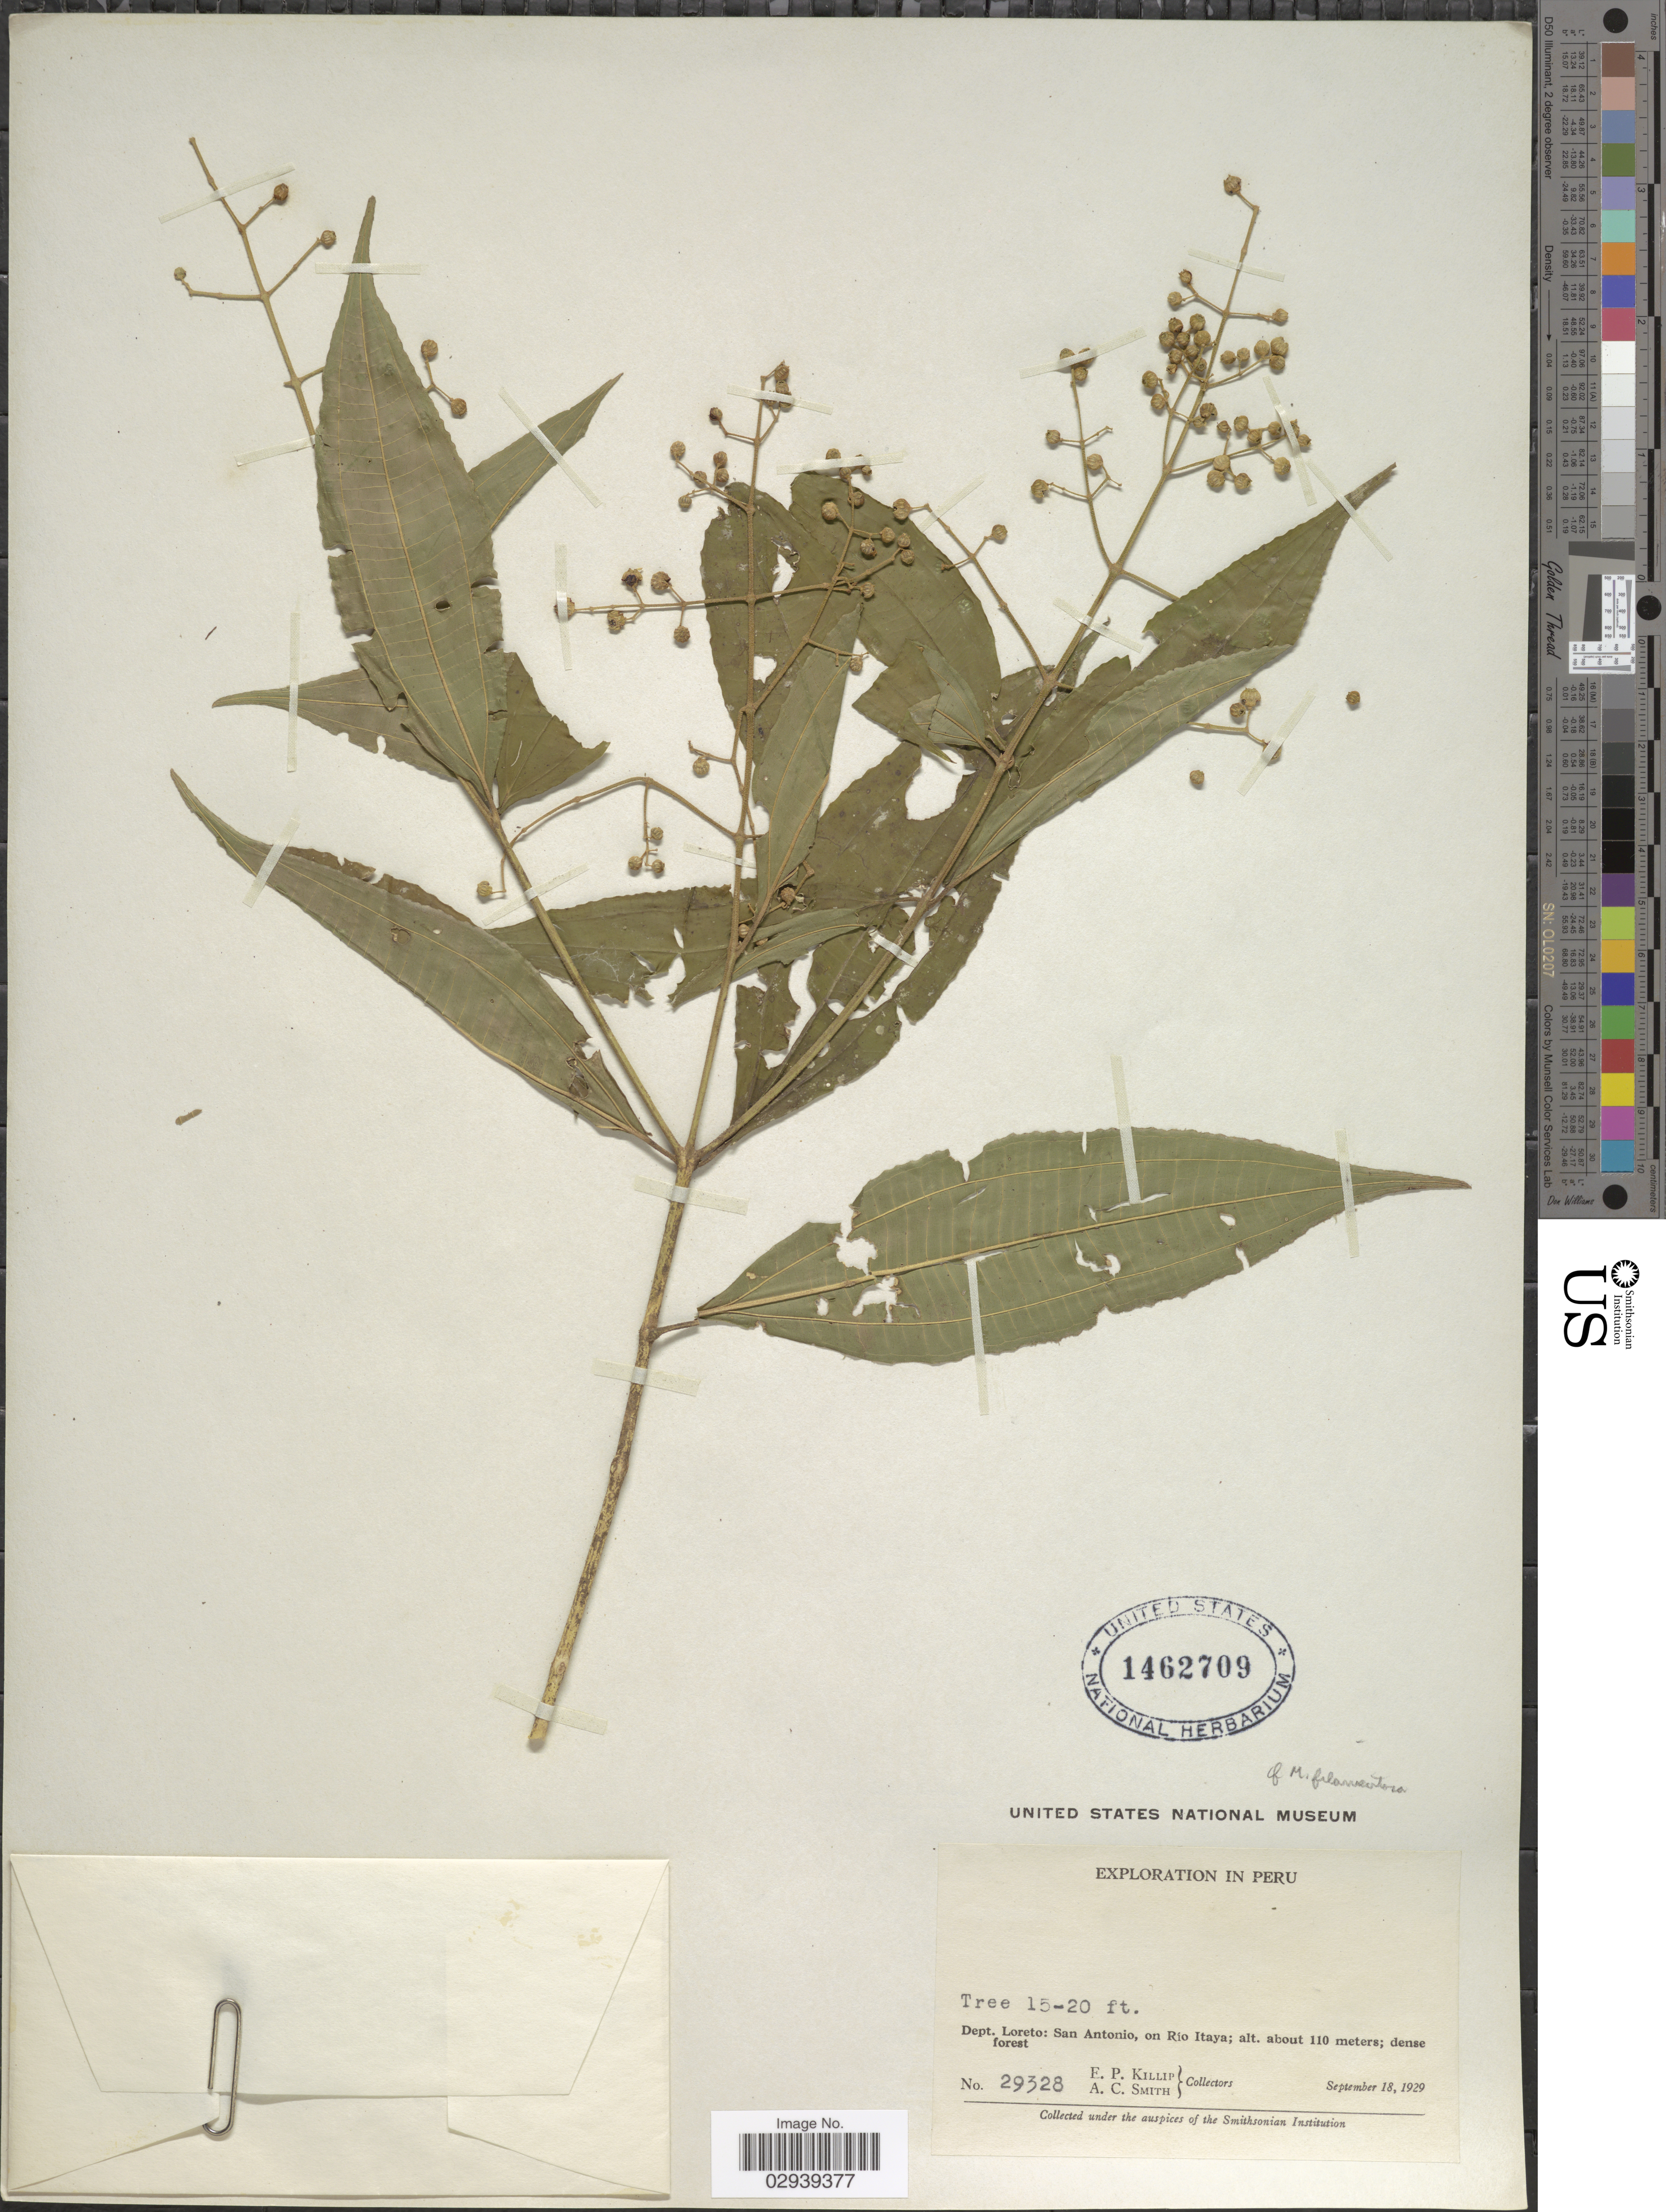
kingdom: Plantae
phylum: Tracheophyta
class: Magnoliopsida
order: Myrtales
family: Melastomataceae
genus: Miconia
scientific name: Miconia filamentosa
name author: Gleason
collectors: E. P. Killip & A. C. Smith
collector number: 29328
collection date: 1929-09-18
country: Peru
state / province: Loreto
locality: Dept. Loreto: San Antonio, on Rio Itaya.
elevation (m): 110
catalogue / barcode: US 1462709